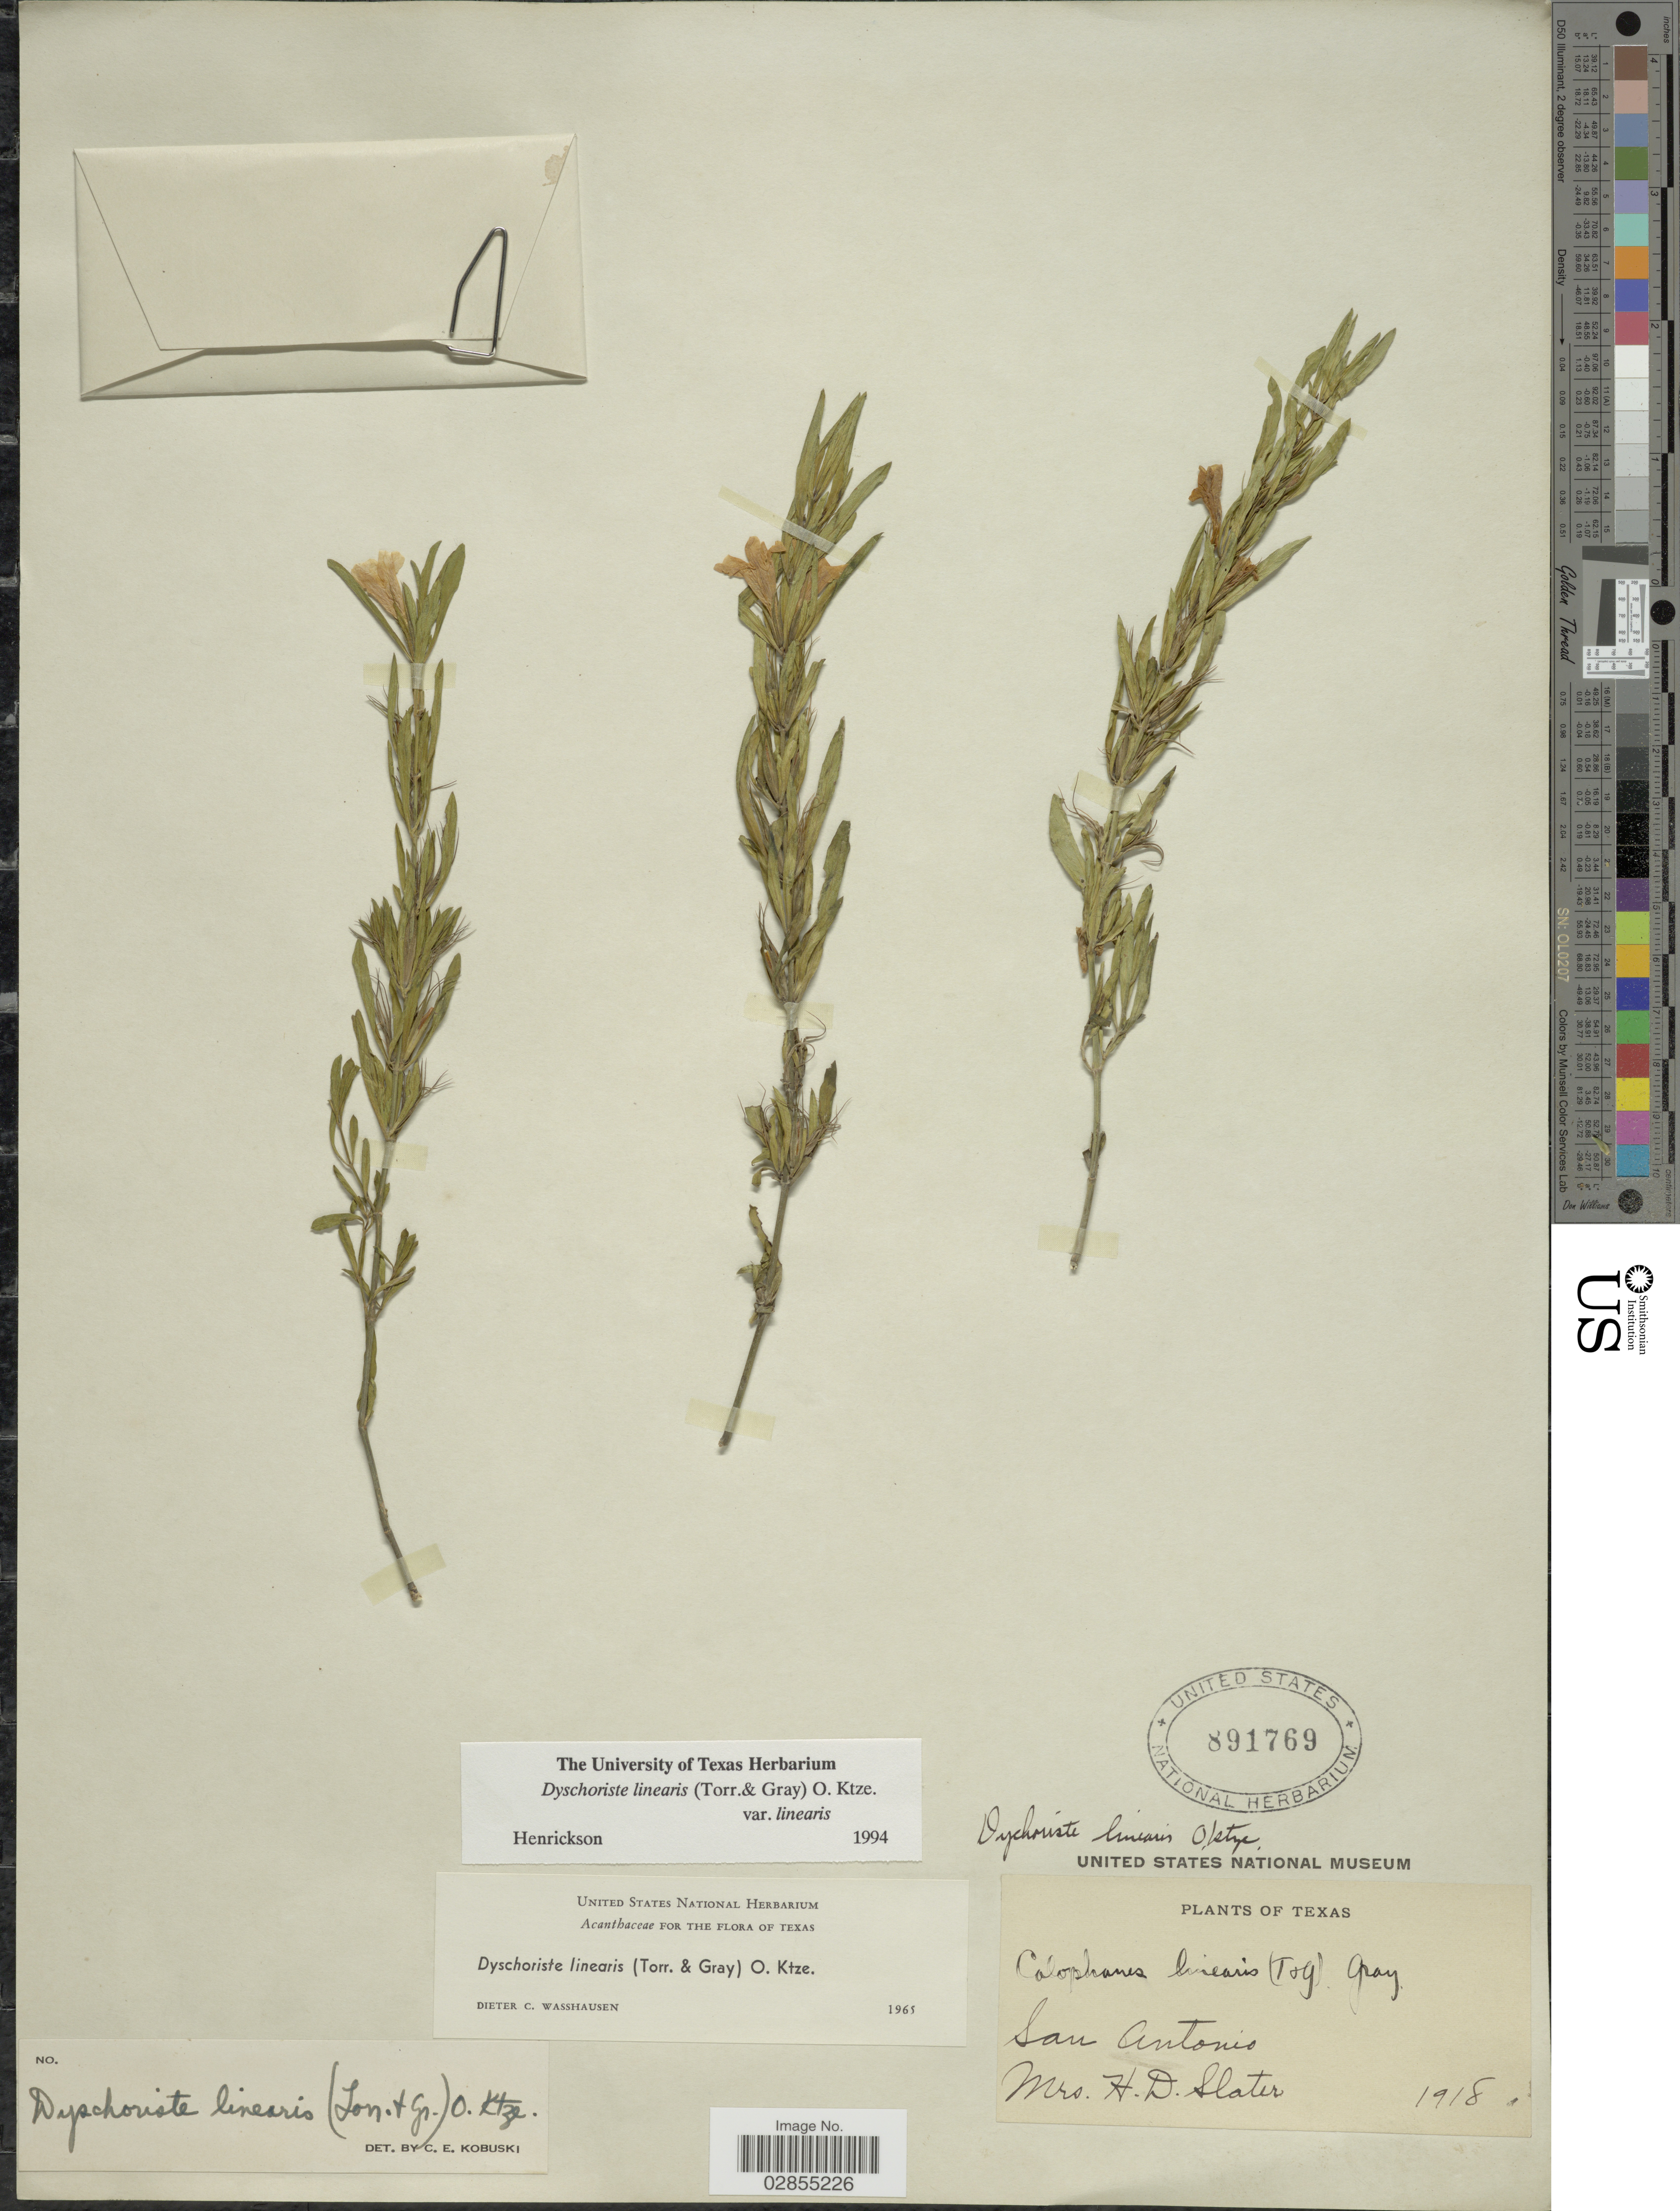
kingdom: Plantae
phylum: Tracheophyta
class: Magnoliopsida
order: Lamiales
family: Acanthaceae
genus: Dyschoriste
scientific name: Dyschoriste linearis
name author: (Torr. & A. Gray) Kuntze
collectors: H. Slater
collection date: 1918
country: United States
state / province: Texas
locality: San Antonio.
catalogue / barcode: US 891769